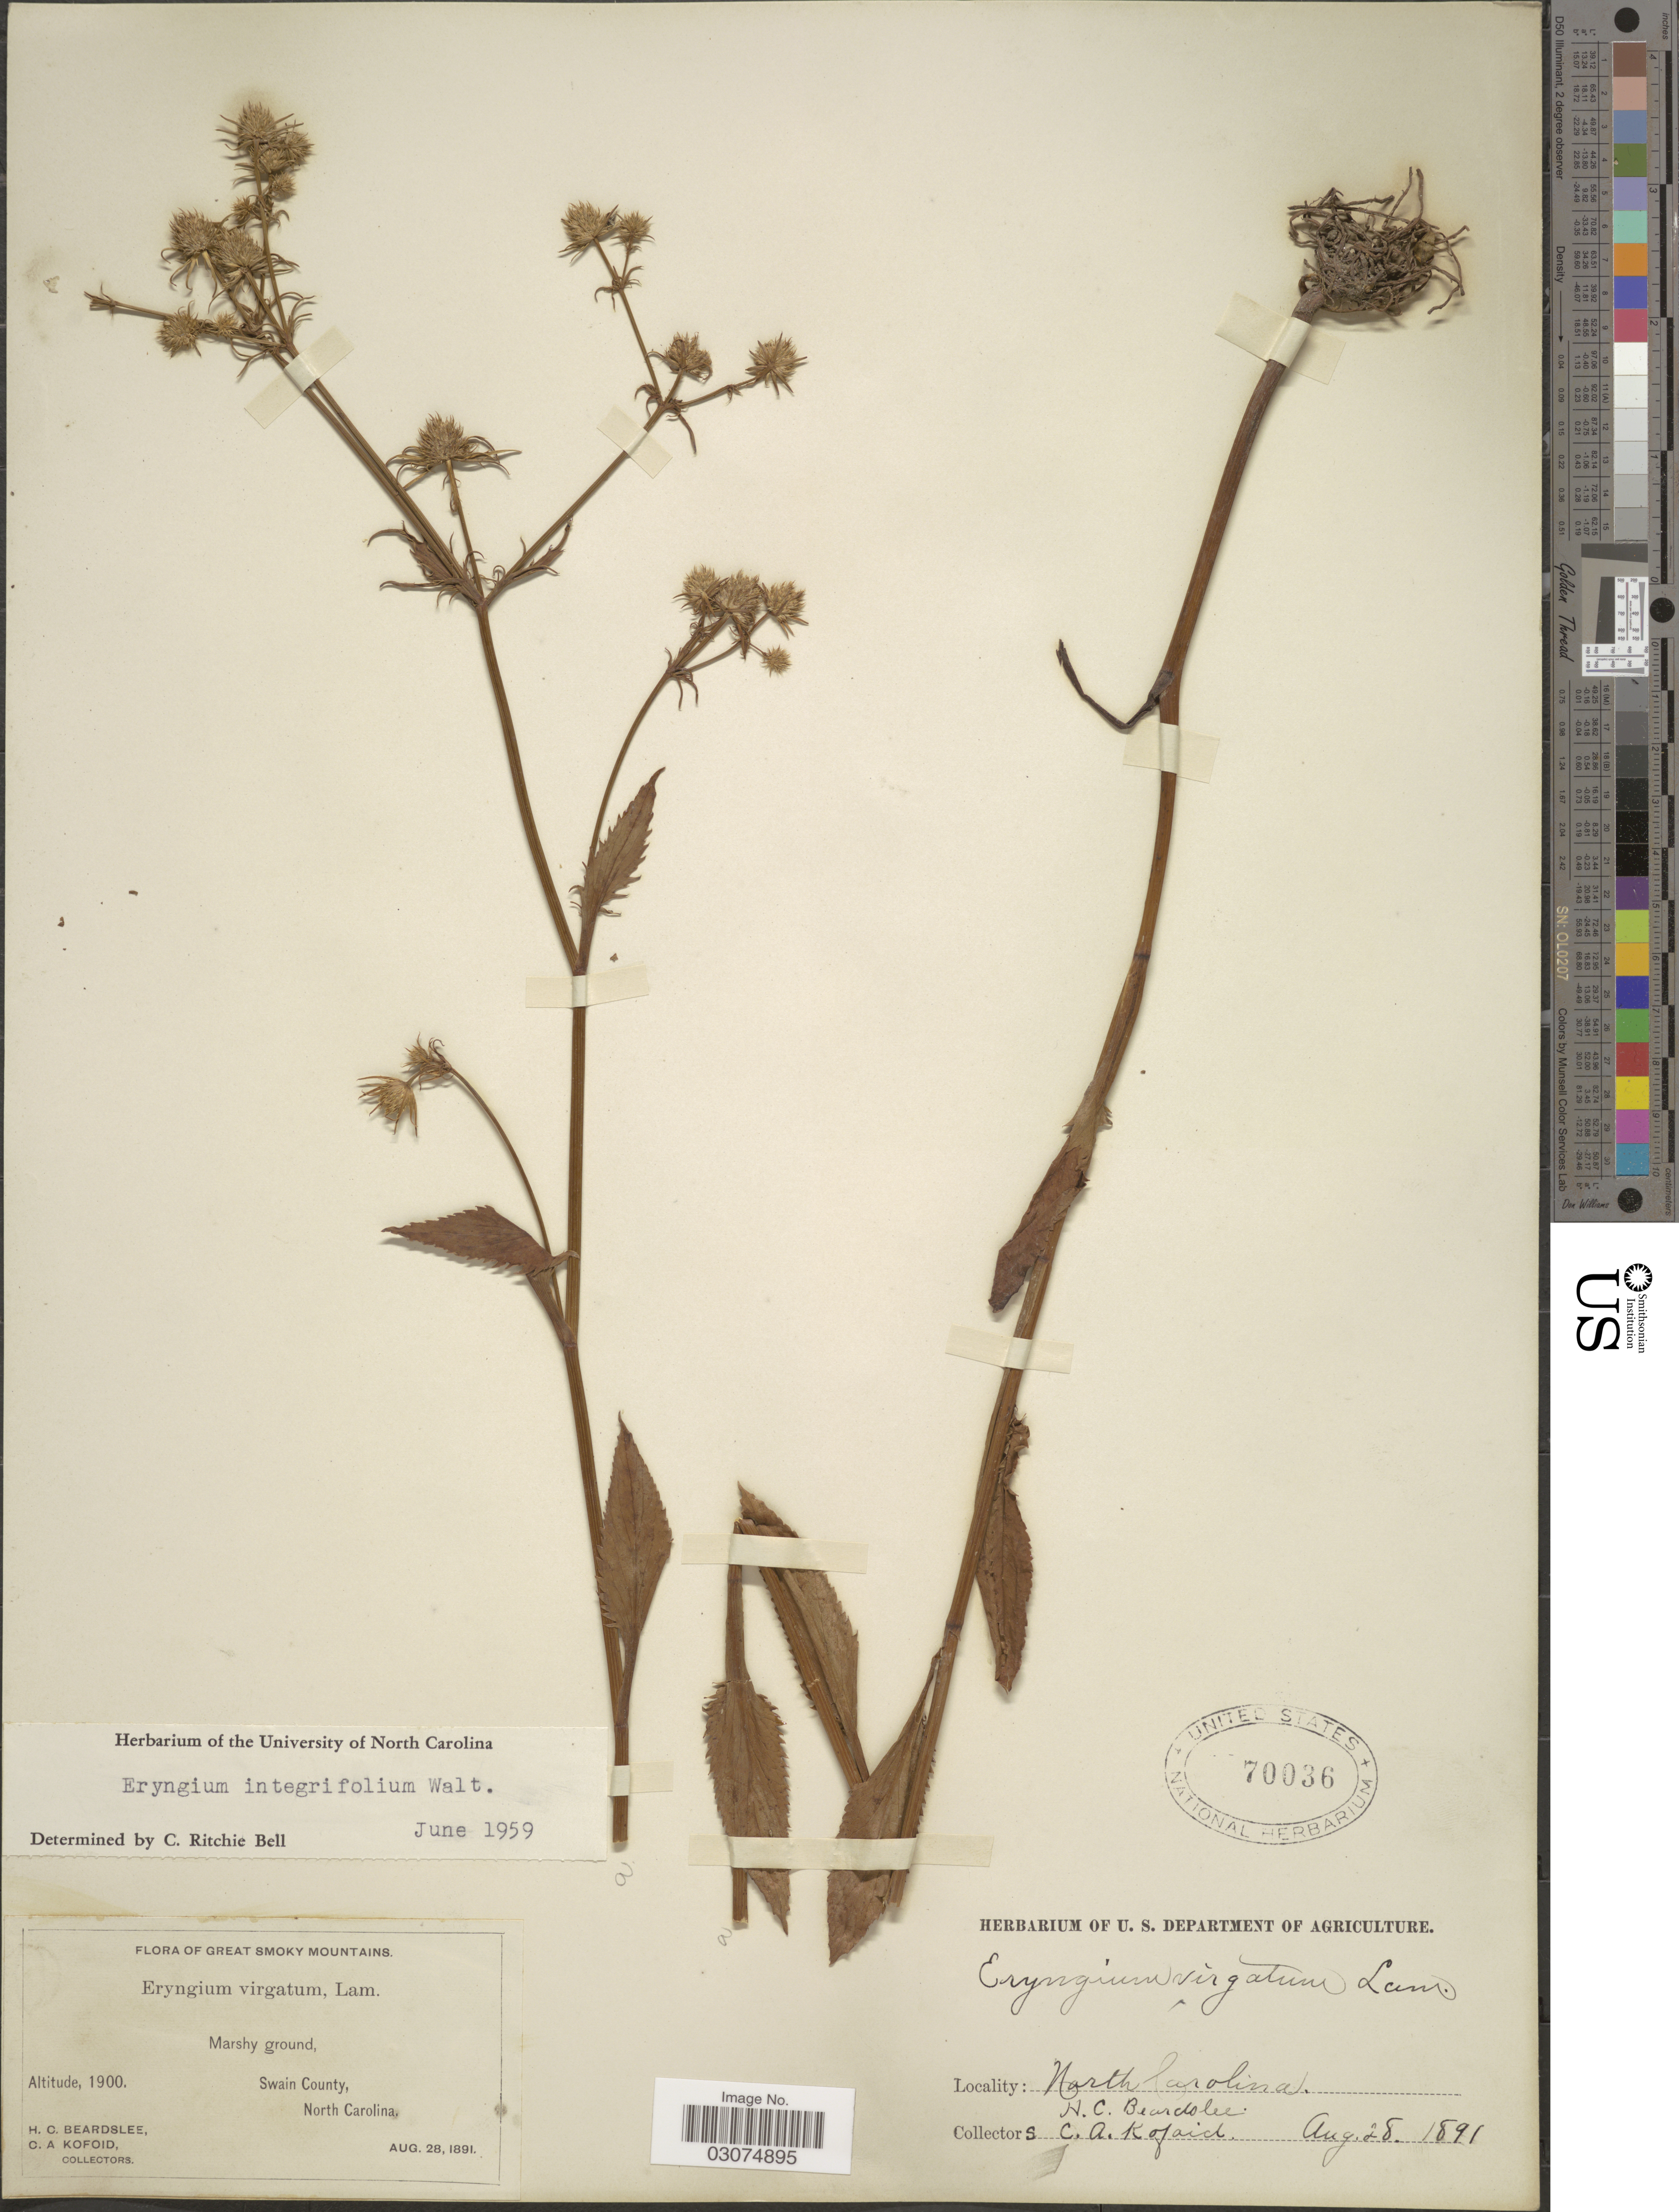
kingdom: Plantae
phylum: Tracheophyta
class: Magnoliopsida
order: Apiales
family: Apiaceae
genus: Eryngium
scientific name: Eryngium integrifolium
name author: Walter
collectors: H. Beardslee & C. Kofoid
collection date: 1891-08-28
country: United States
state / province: North Carolina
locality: Great Smoky Mountains. Marshy ground, Swain County.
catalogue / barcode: US 70036